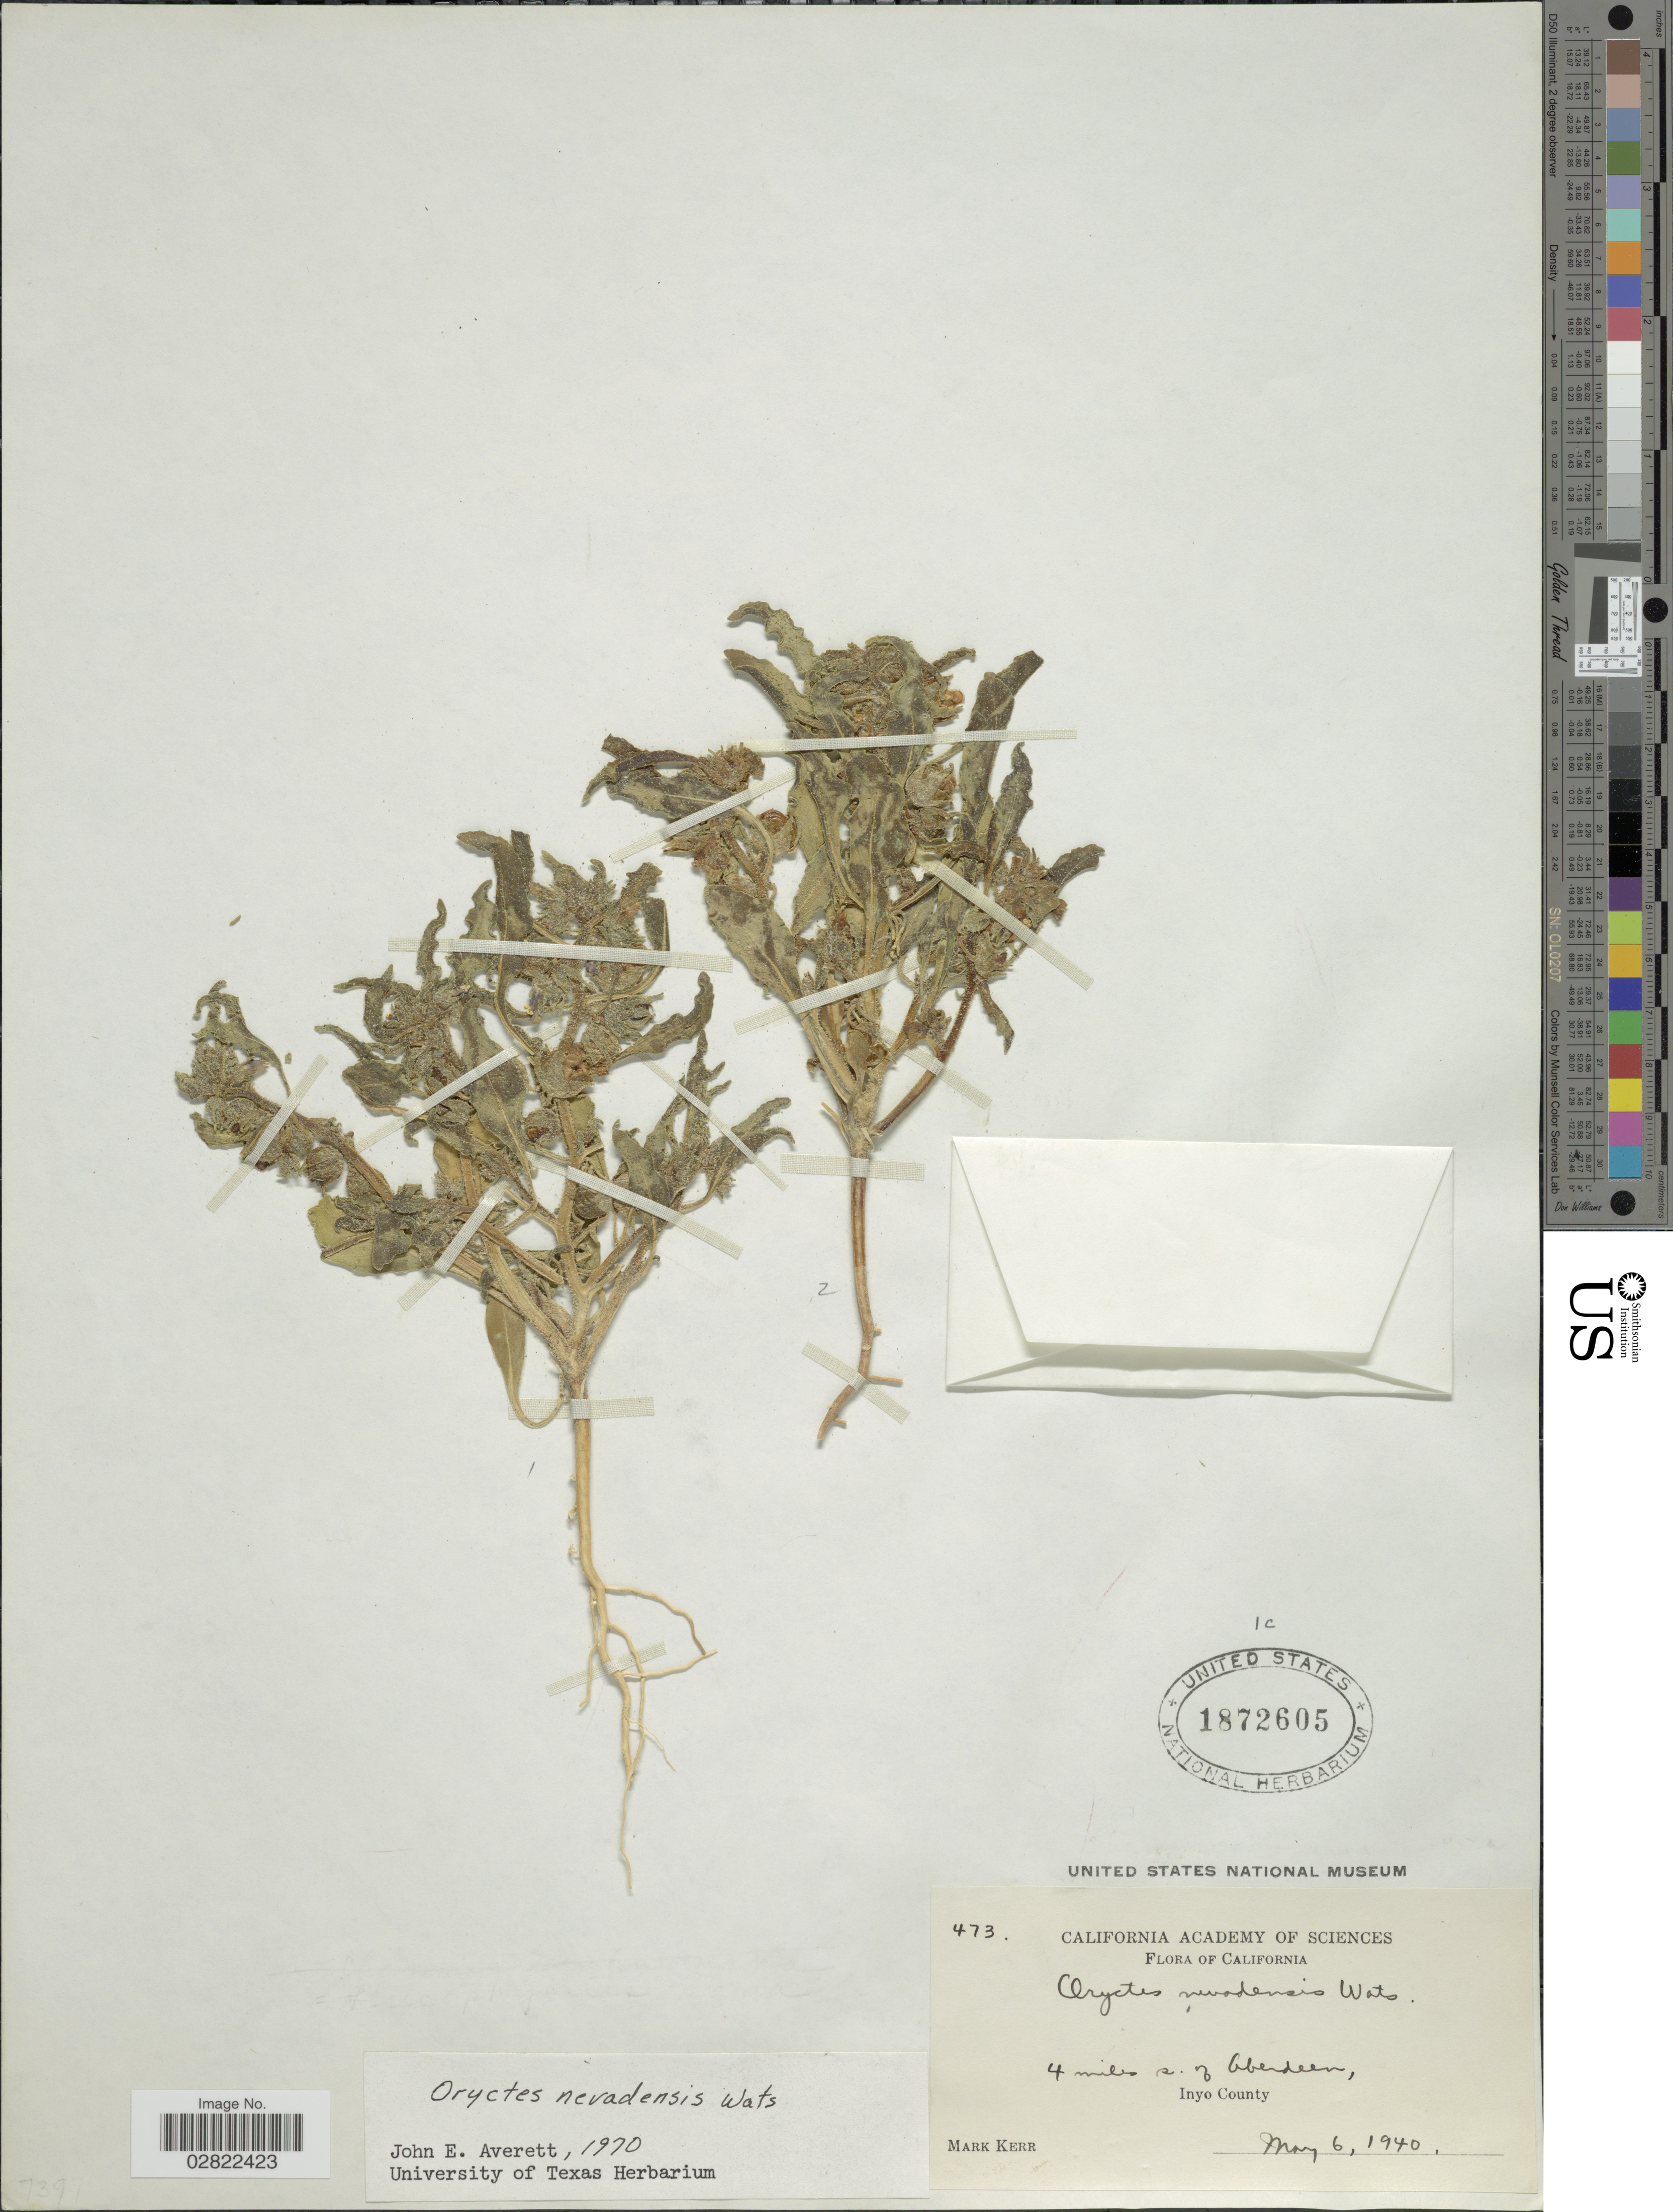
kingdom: Plantae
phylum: Tracheophyta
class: Magnoliopsida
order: Solanales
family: Solanaceae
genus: Oryctes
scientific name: Oryctes nevadensis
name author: S. Watson in C. King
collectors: M. Kerr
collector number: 473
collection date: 1940-05-06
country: United States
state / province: California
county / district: Inyo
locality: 4 miles s. of Aberdeen, Inyo County.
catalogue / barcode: US 1872605